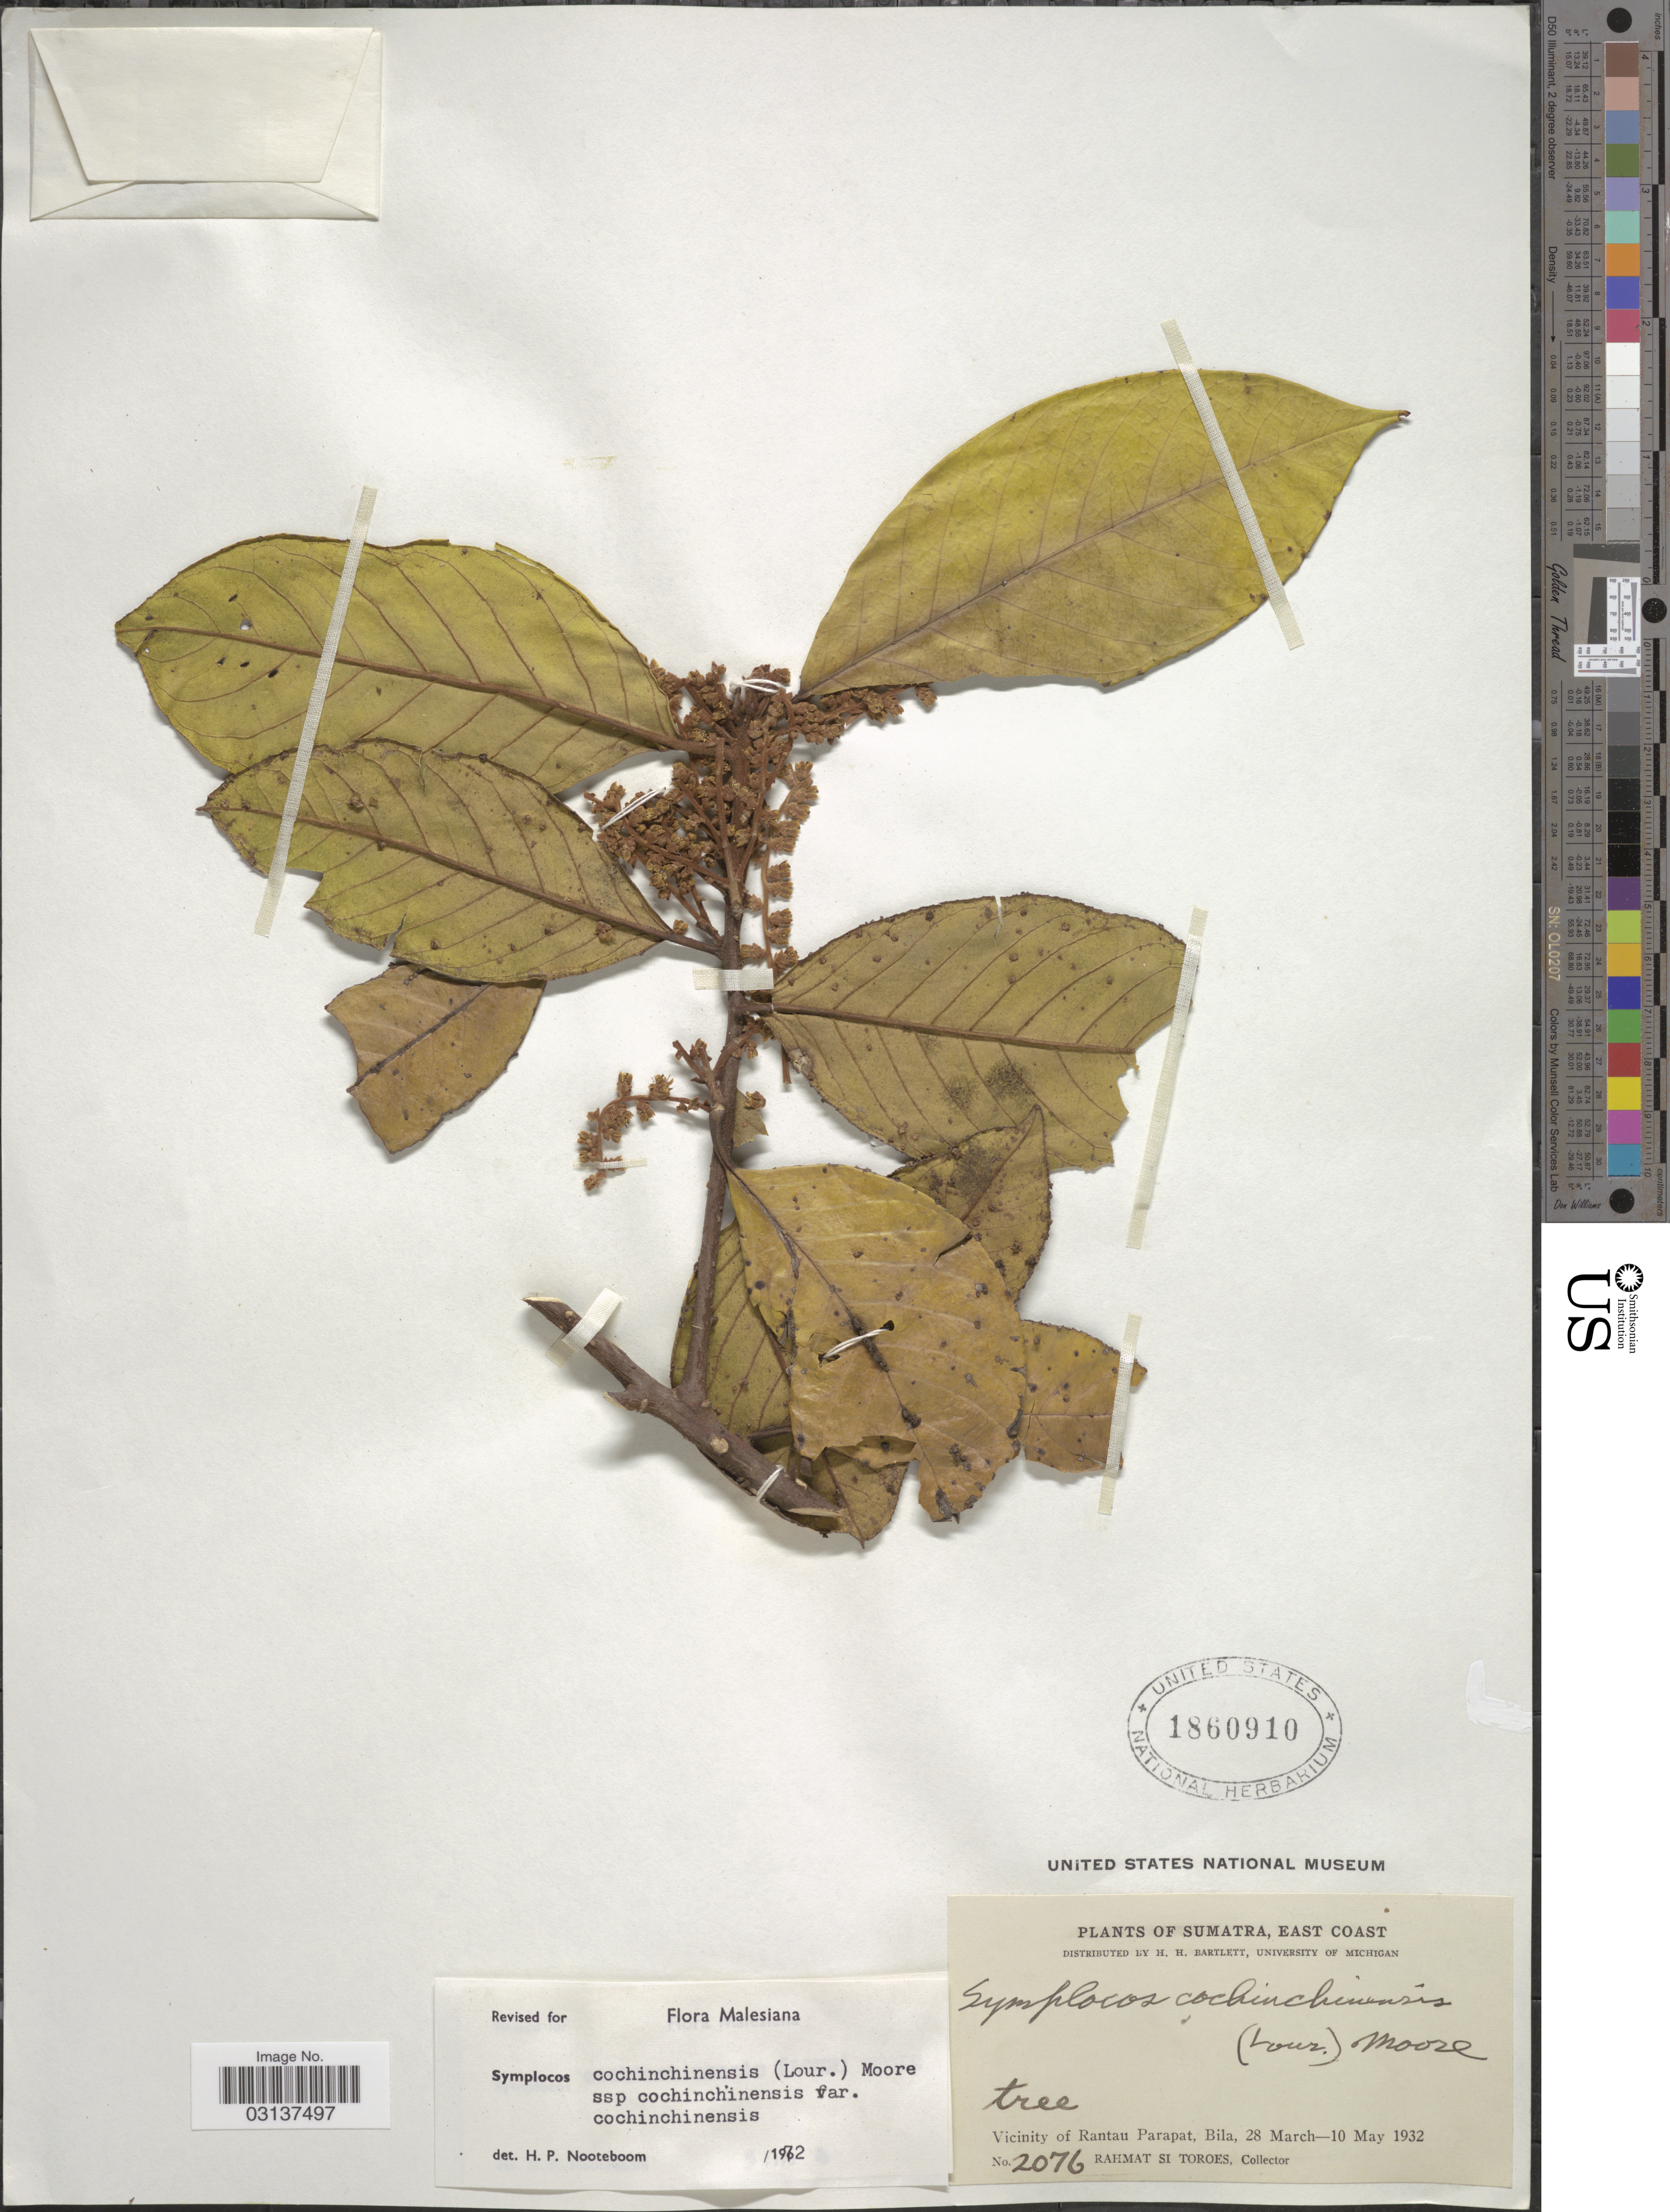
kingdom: Plantae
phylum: Tracheophyta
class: Magnoliopsida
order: Ericales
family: Symplocaceae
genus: Symplocos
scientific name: Symplocos cochinchinensis subsp. cochinchinensis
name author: (Lour.) S. Moore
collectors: Rahmat Si Boeea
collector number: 2076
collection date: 1932-03-28/1932-05-10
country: Indonesia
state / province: Sumatra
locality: East Coast, Vicinity of Rantau Parapat, Bila.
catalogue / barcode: US 1860910